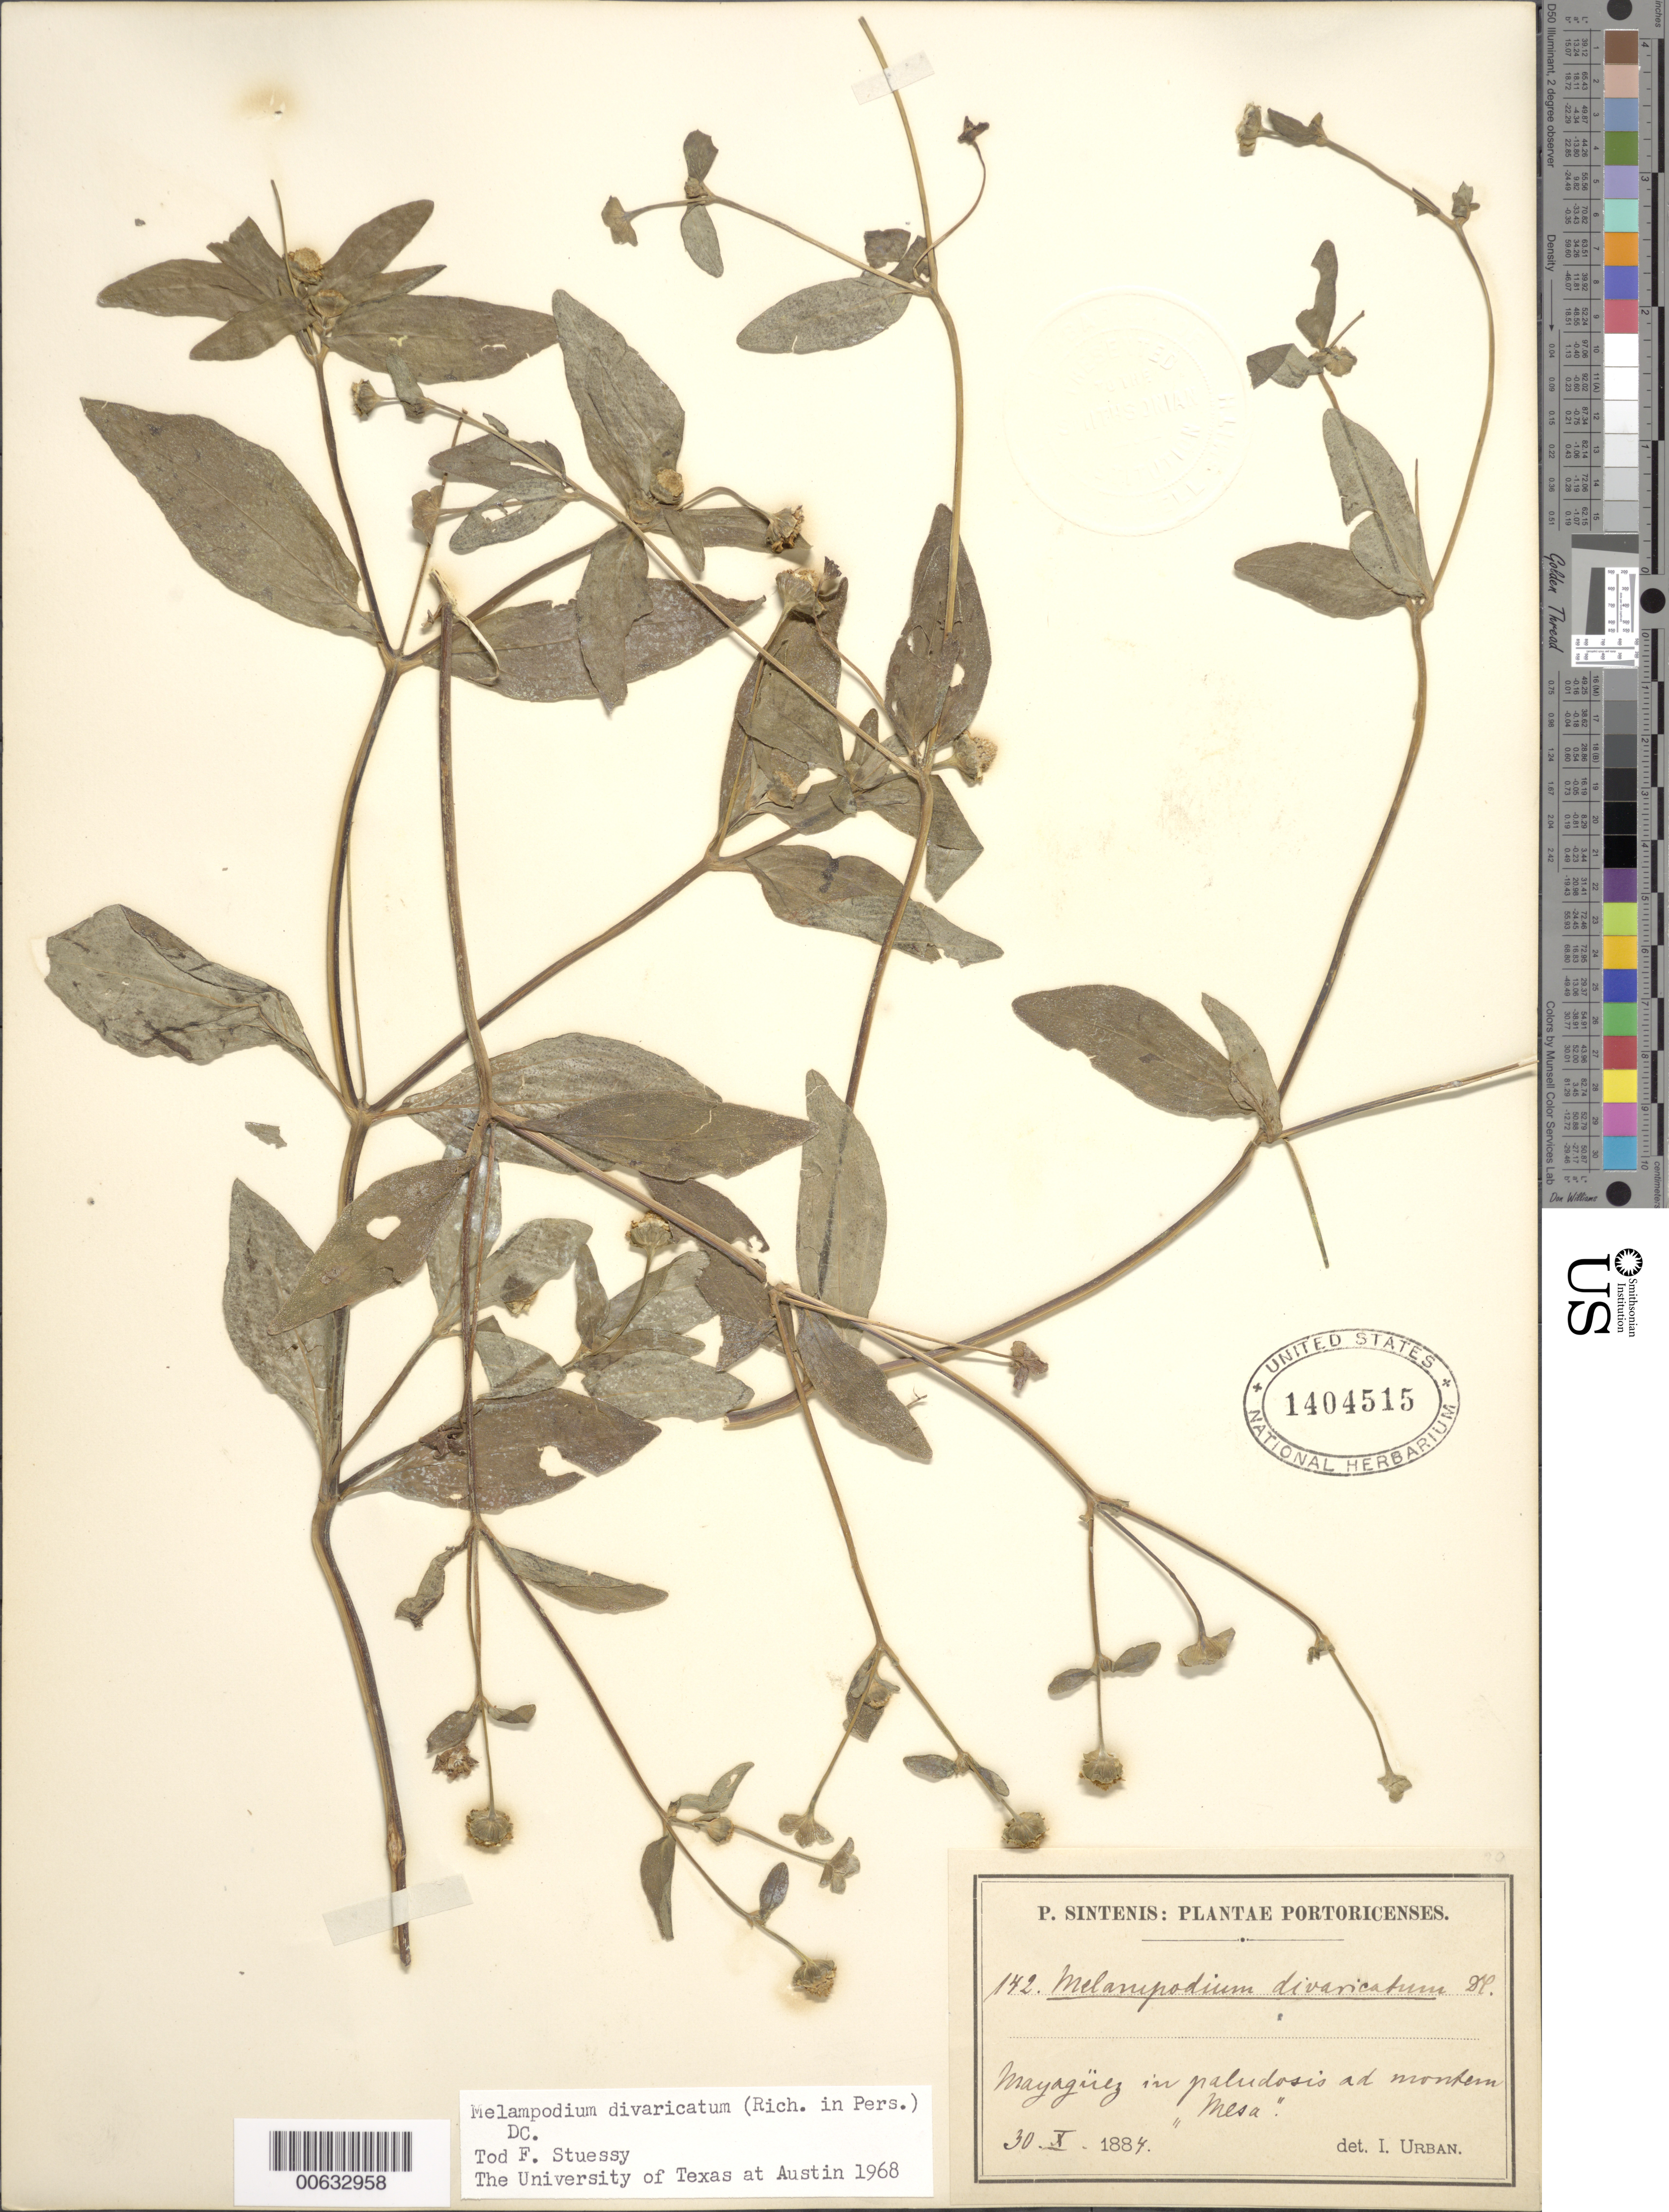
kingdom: Plantae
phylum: Tracheophyta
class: Magnoliopsida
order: Asterales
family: Asteraceae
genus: Melampodium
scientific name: Melampodium divaricatum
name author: (Rich.) DC.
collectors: P. Sintenis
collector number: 142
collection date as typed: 30 Oct 1884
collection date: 1884-10-30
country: Puerto Rico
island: Greater Antilles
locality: Mayagüez, in paludosis ad montem Mesa.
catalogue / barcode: US 1404515